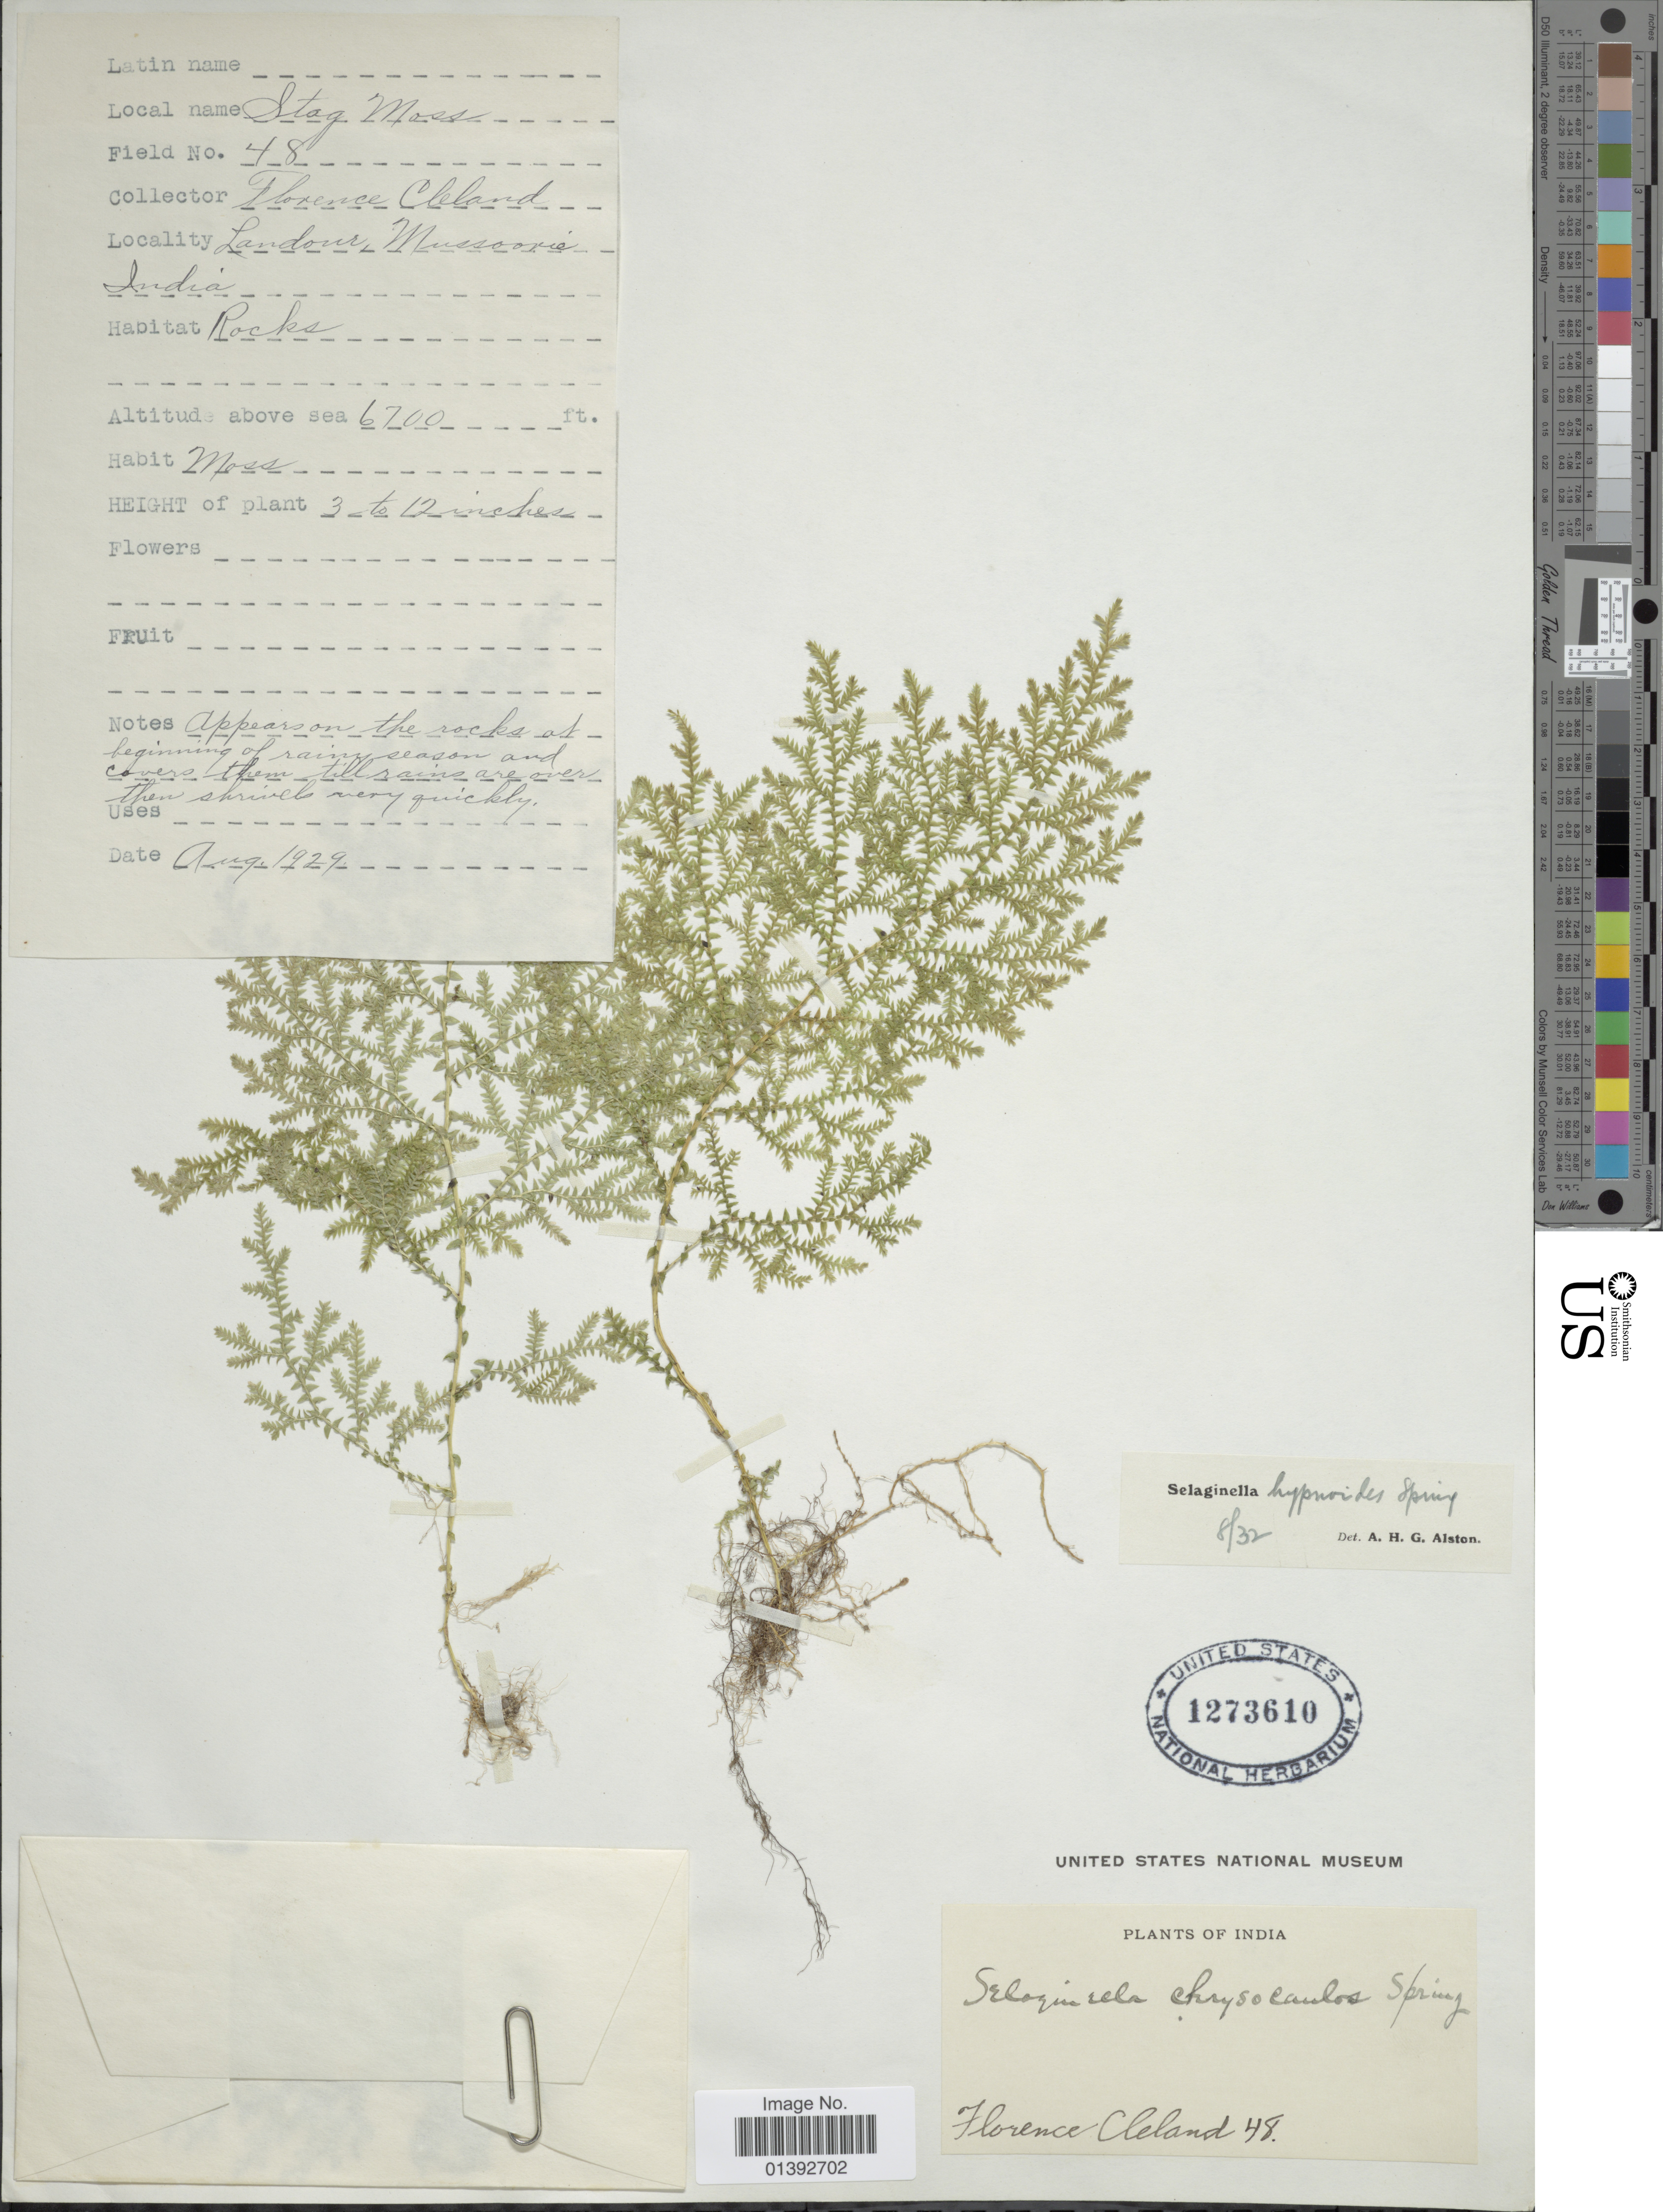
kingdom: Plantae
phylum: Tracheophyta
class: Lycopodiopsida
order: Selaginellales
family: Selaginellaceae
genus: Selaginella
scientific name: Selaginella chrysocaulos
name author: (Hook. & Grev.) Spring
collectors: F. Cleland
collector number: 48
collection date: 1929-08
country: India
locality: Landour Mussoorie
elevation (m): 2042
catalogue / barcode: US 1273610